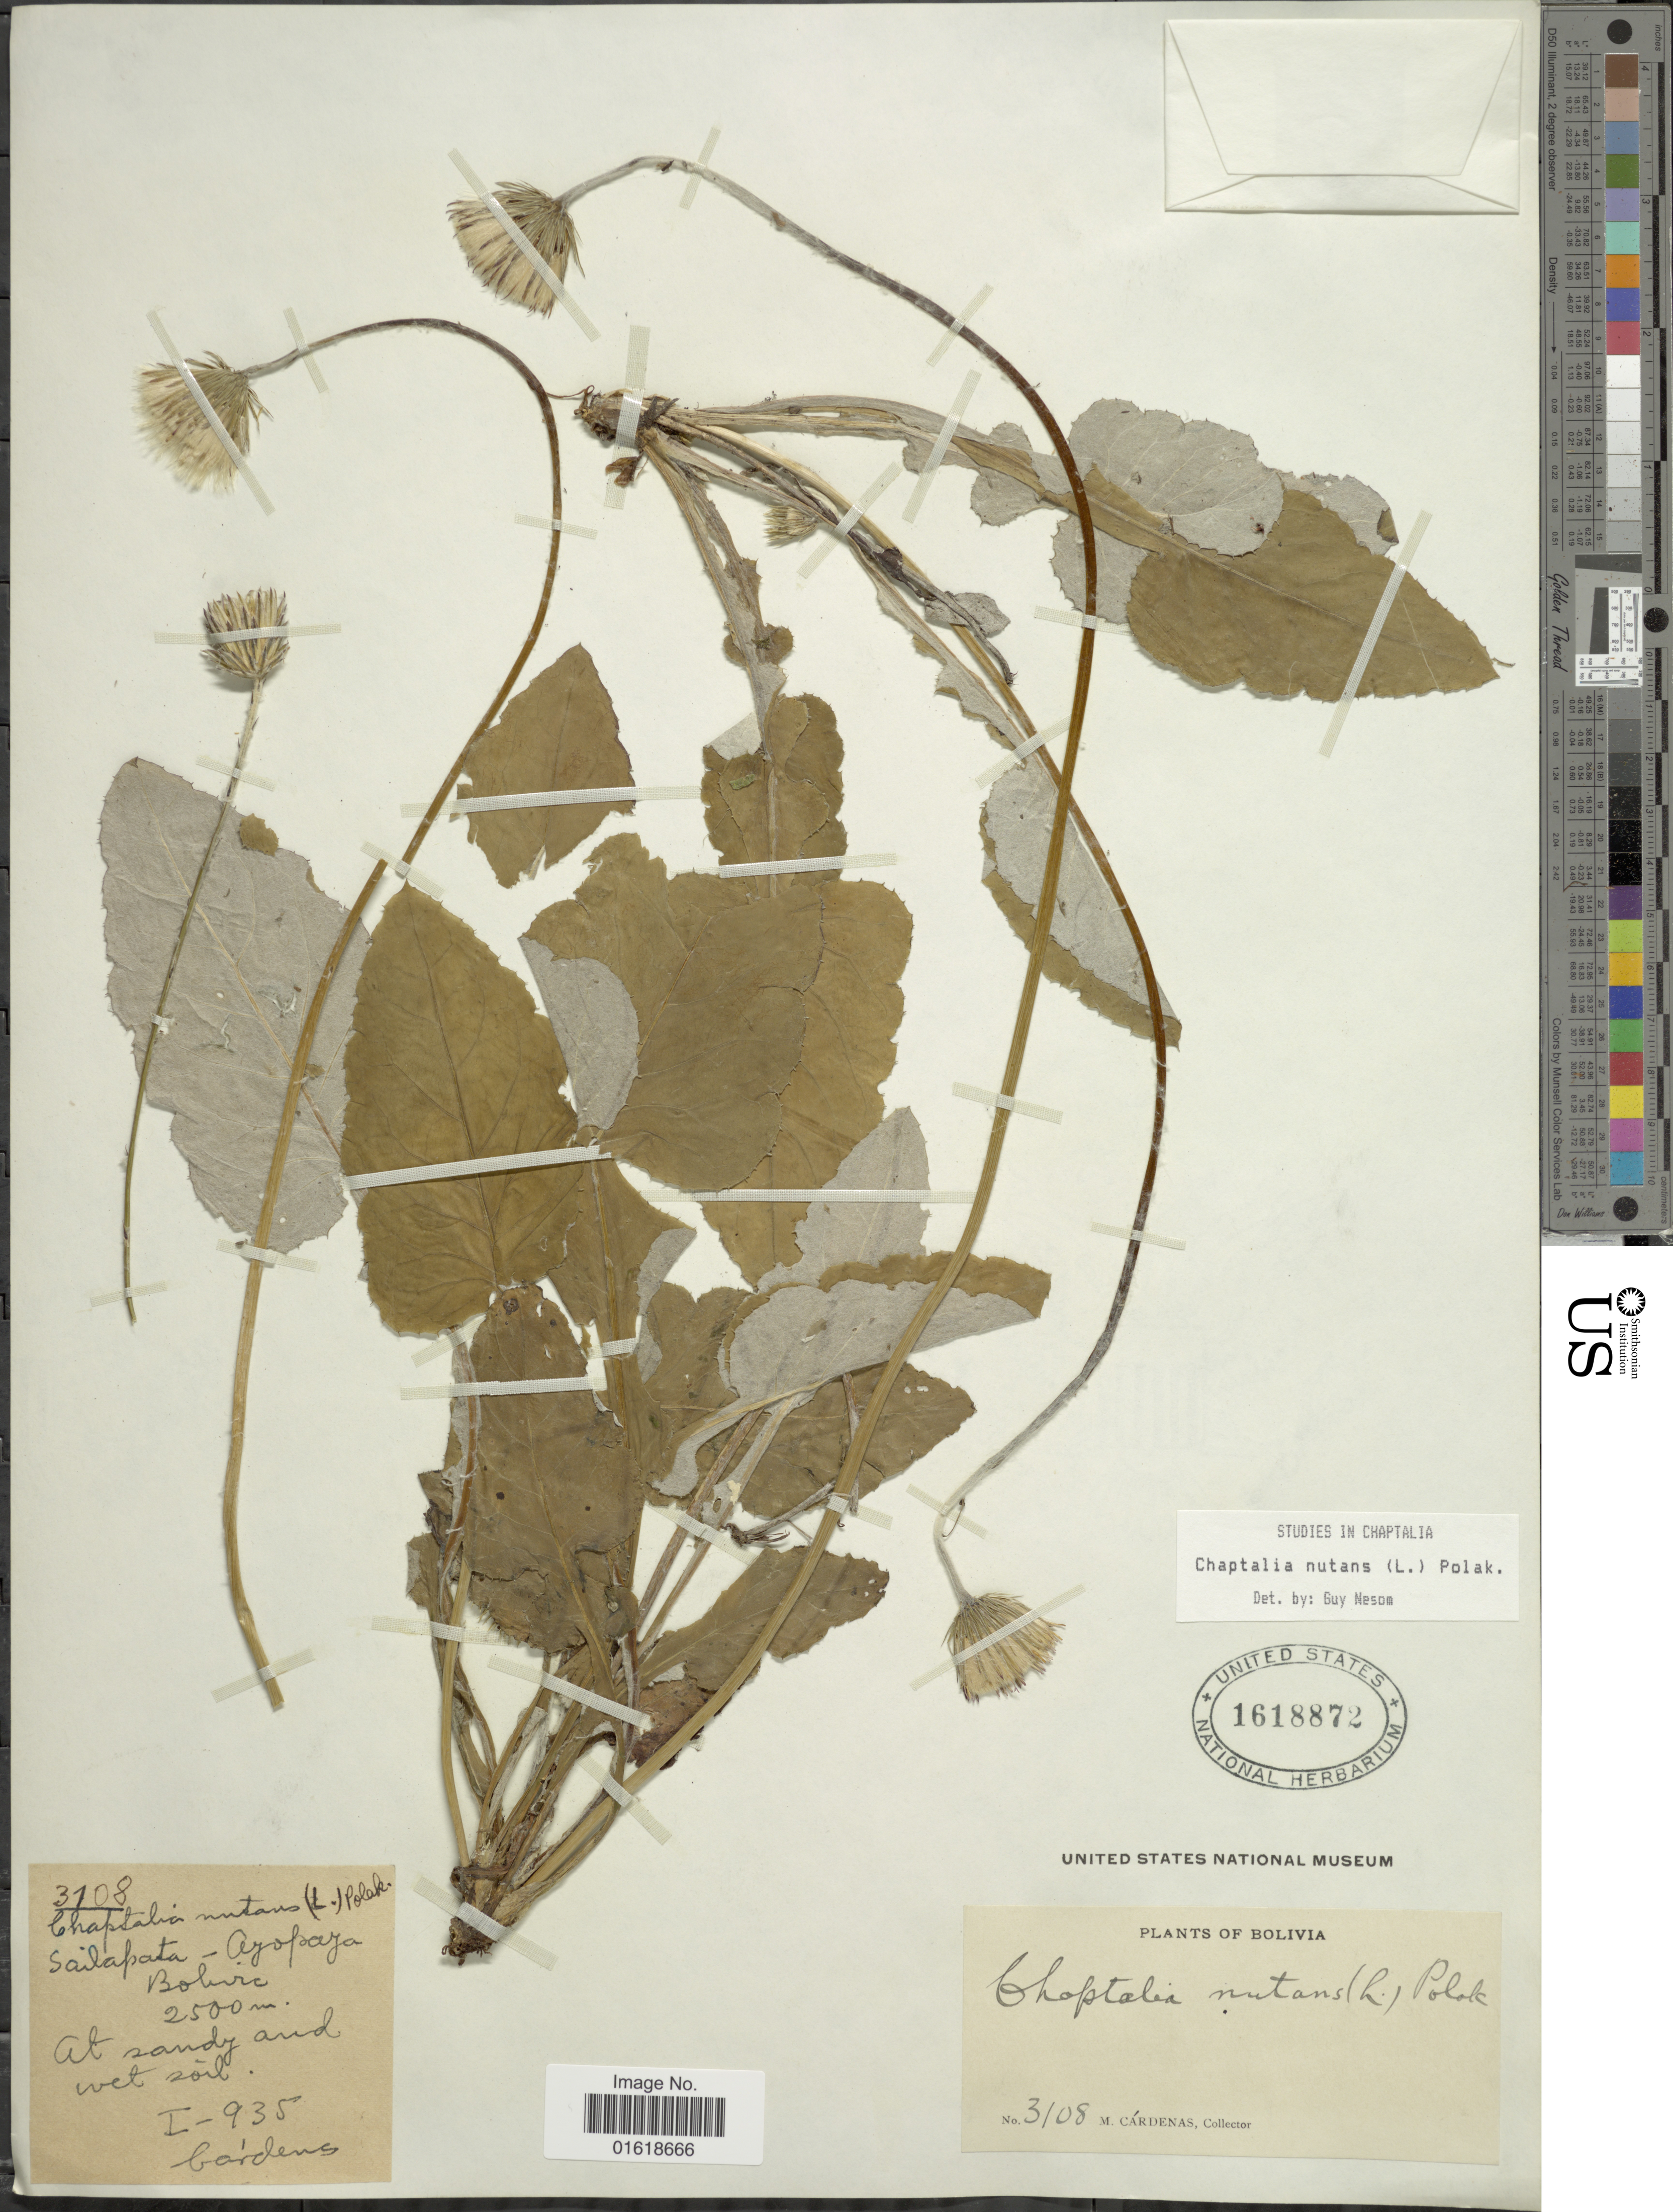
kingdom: Plantae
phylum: Tracheophyta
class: Magnoliopsida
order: Asterales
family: Asteraceae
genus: Chaptalia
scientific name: Chaptalia nutans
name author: (L.) Pol.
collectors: M. Cárdenas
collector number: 3108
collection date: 1935-01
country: Bolivia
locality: Sailapata - Ayopayo.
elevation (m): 2500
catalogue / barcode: US 1618872